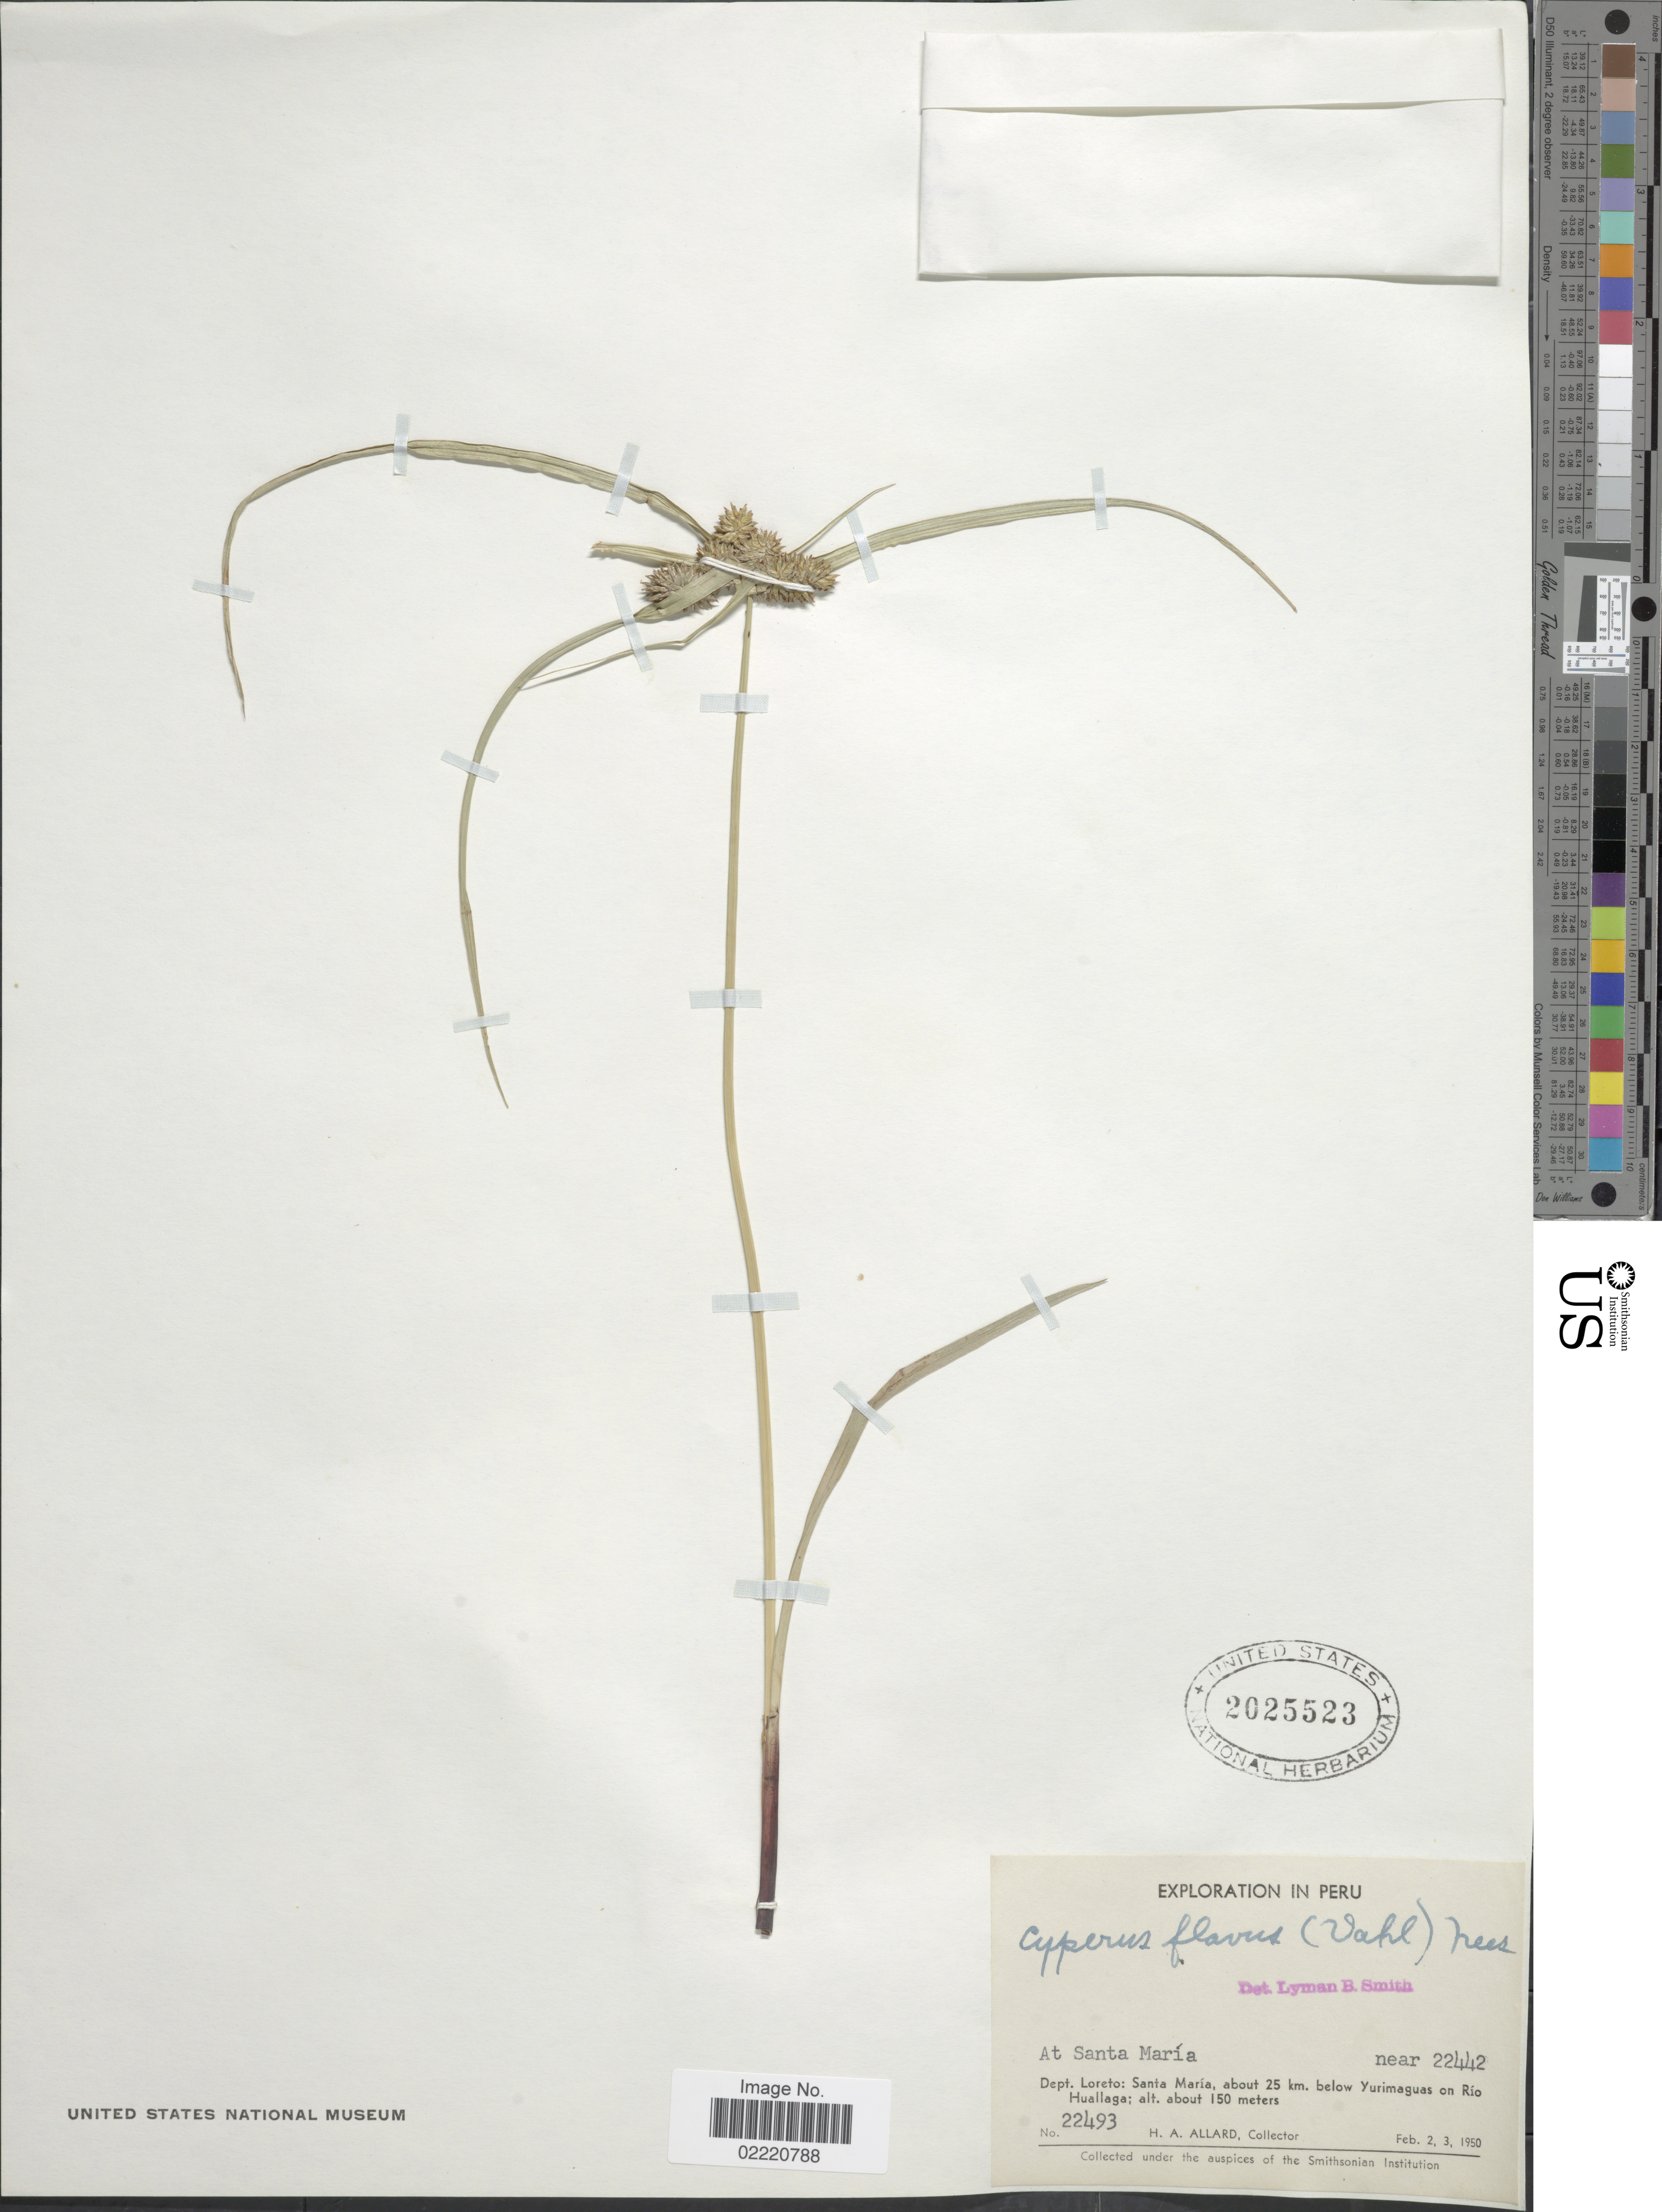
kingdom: Plantae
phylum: Tracheophyta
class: Liliopsida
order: Poales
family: Cyperaceae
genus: Cyperus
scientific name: Cyperus aggregatus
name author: (Willd.) Endl.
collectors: H. A. Allard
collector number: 22493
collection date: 1950-02-02/1950-02-03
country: Peru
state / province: Loreto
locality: Dept. Loreto: Santa Maria, about 25 km. below Yurimaguas on Rio Huallaga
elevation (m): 150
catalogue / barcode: US 2025523